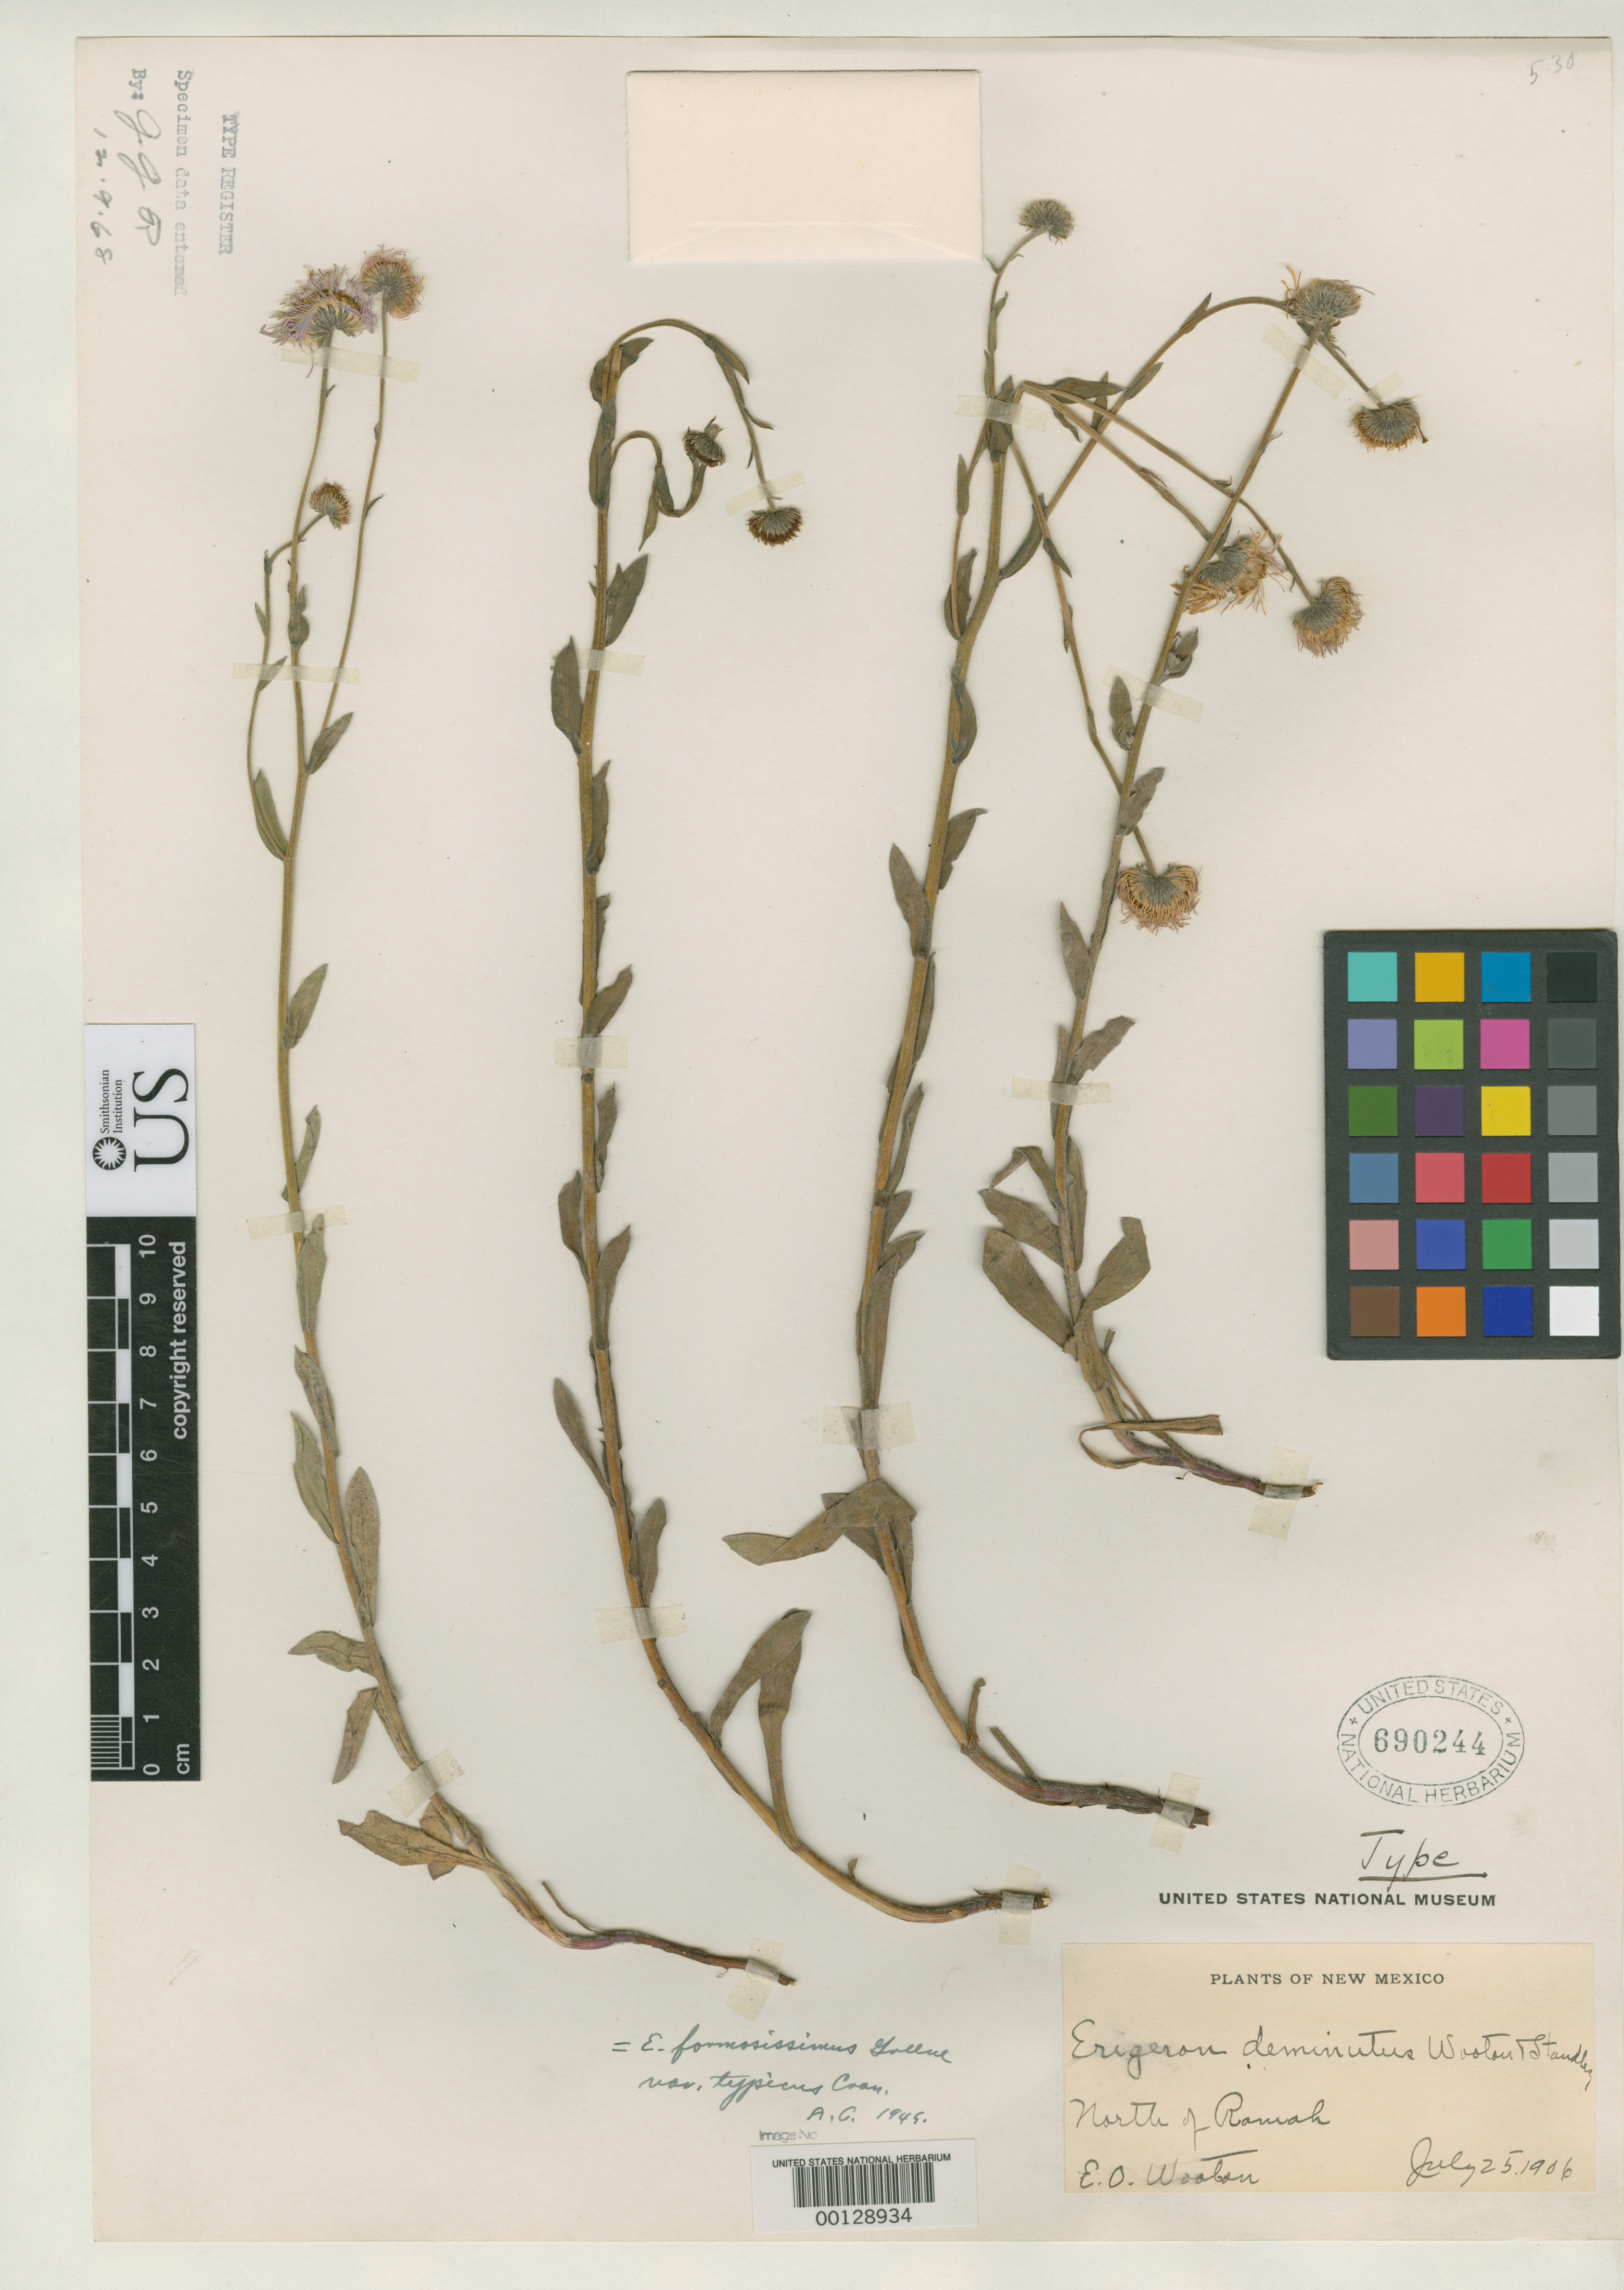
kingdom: Plantae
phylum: Tracheophyta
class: Magnoliopsida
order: Asterales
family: Asteraceae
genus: Erigeron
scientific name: Erigeron deminutus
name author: Wooton & Standl.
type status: Holotype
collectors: E. O. Wooton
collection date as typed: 25 Jul 1906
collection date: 1906-07-25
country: United States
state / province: New Mexico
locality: N of Ramah.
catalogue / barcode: US 690244